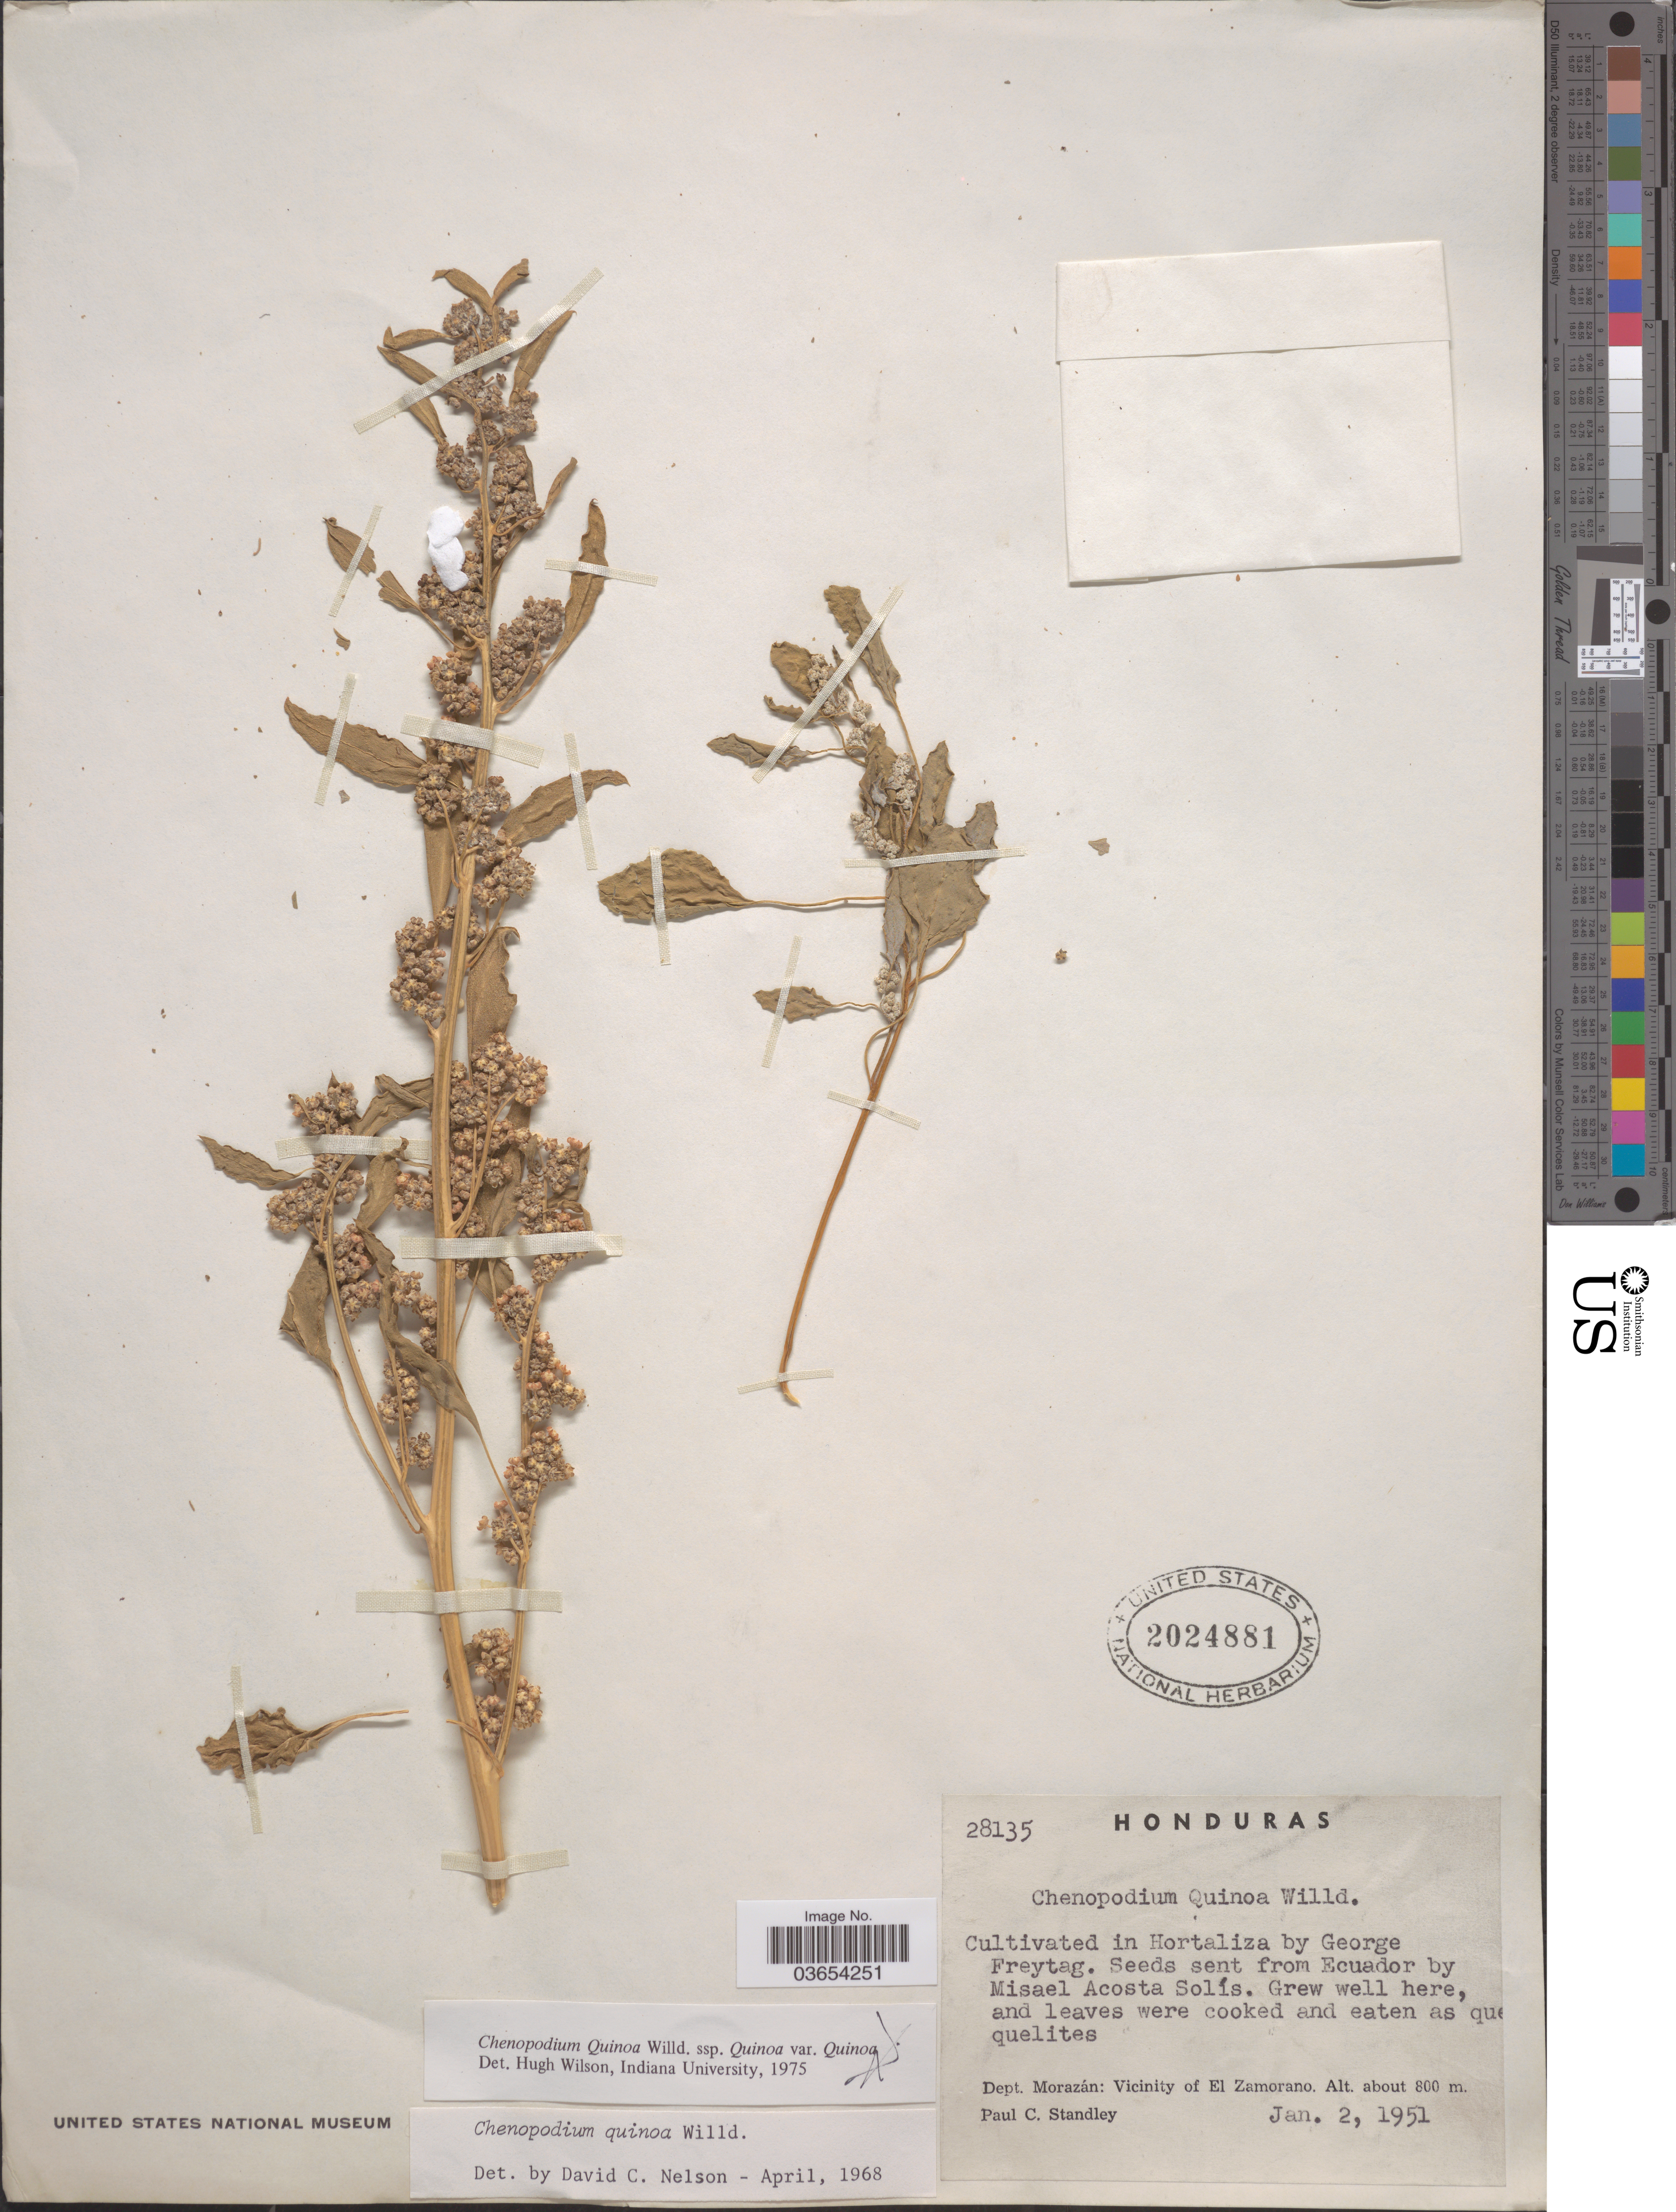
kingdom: Plantae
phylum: Tracheophyta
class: Magnoliopsida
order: Caryophyllales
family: Amaranthaceae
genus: Chenopodium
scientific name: Chenopodium quinoa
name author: Willd.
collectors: P. C. Standley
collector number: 28135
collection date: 1951-01-02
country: Honduras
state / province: Fco. Morazán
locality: Cultivated in Hortaliza by George Freytag. Dept. Morazán: Vicinity of El Zamorano.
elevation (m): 800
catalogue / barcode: US 2024881